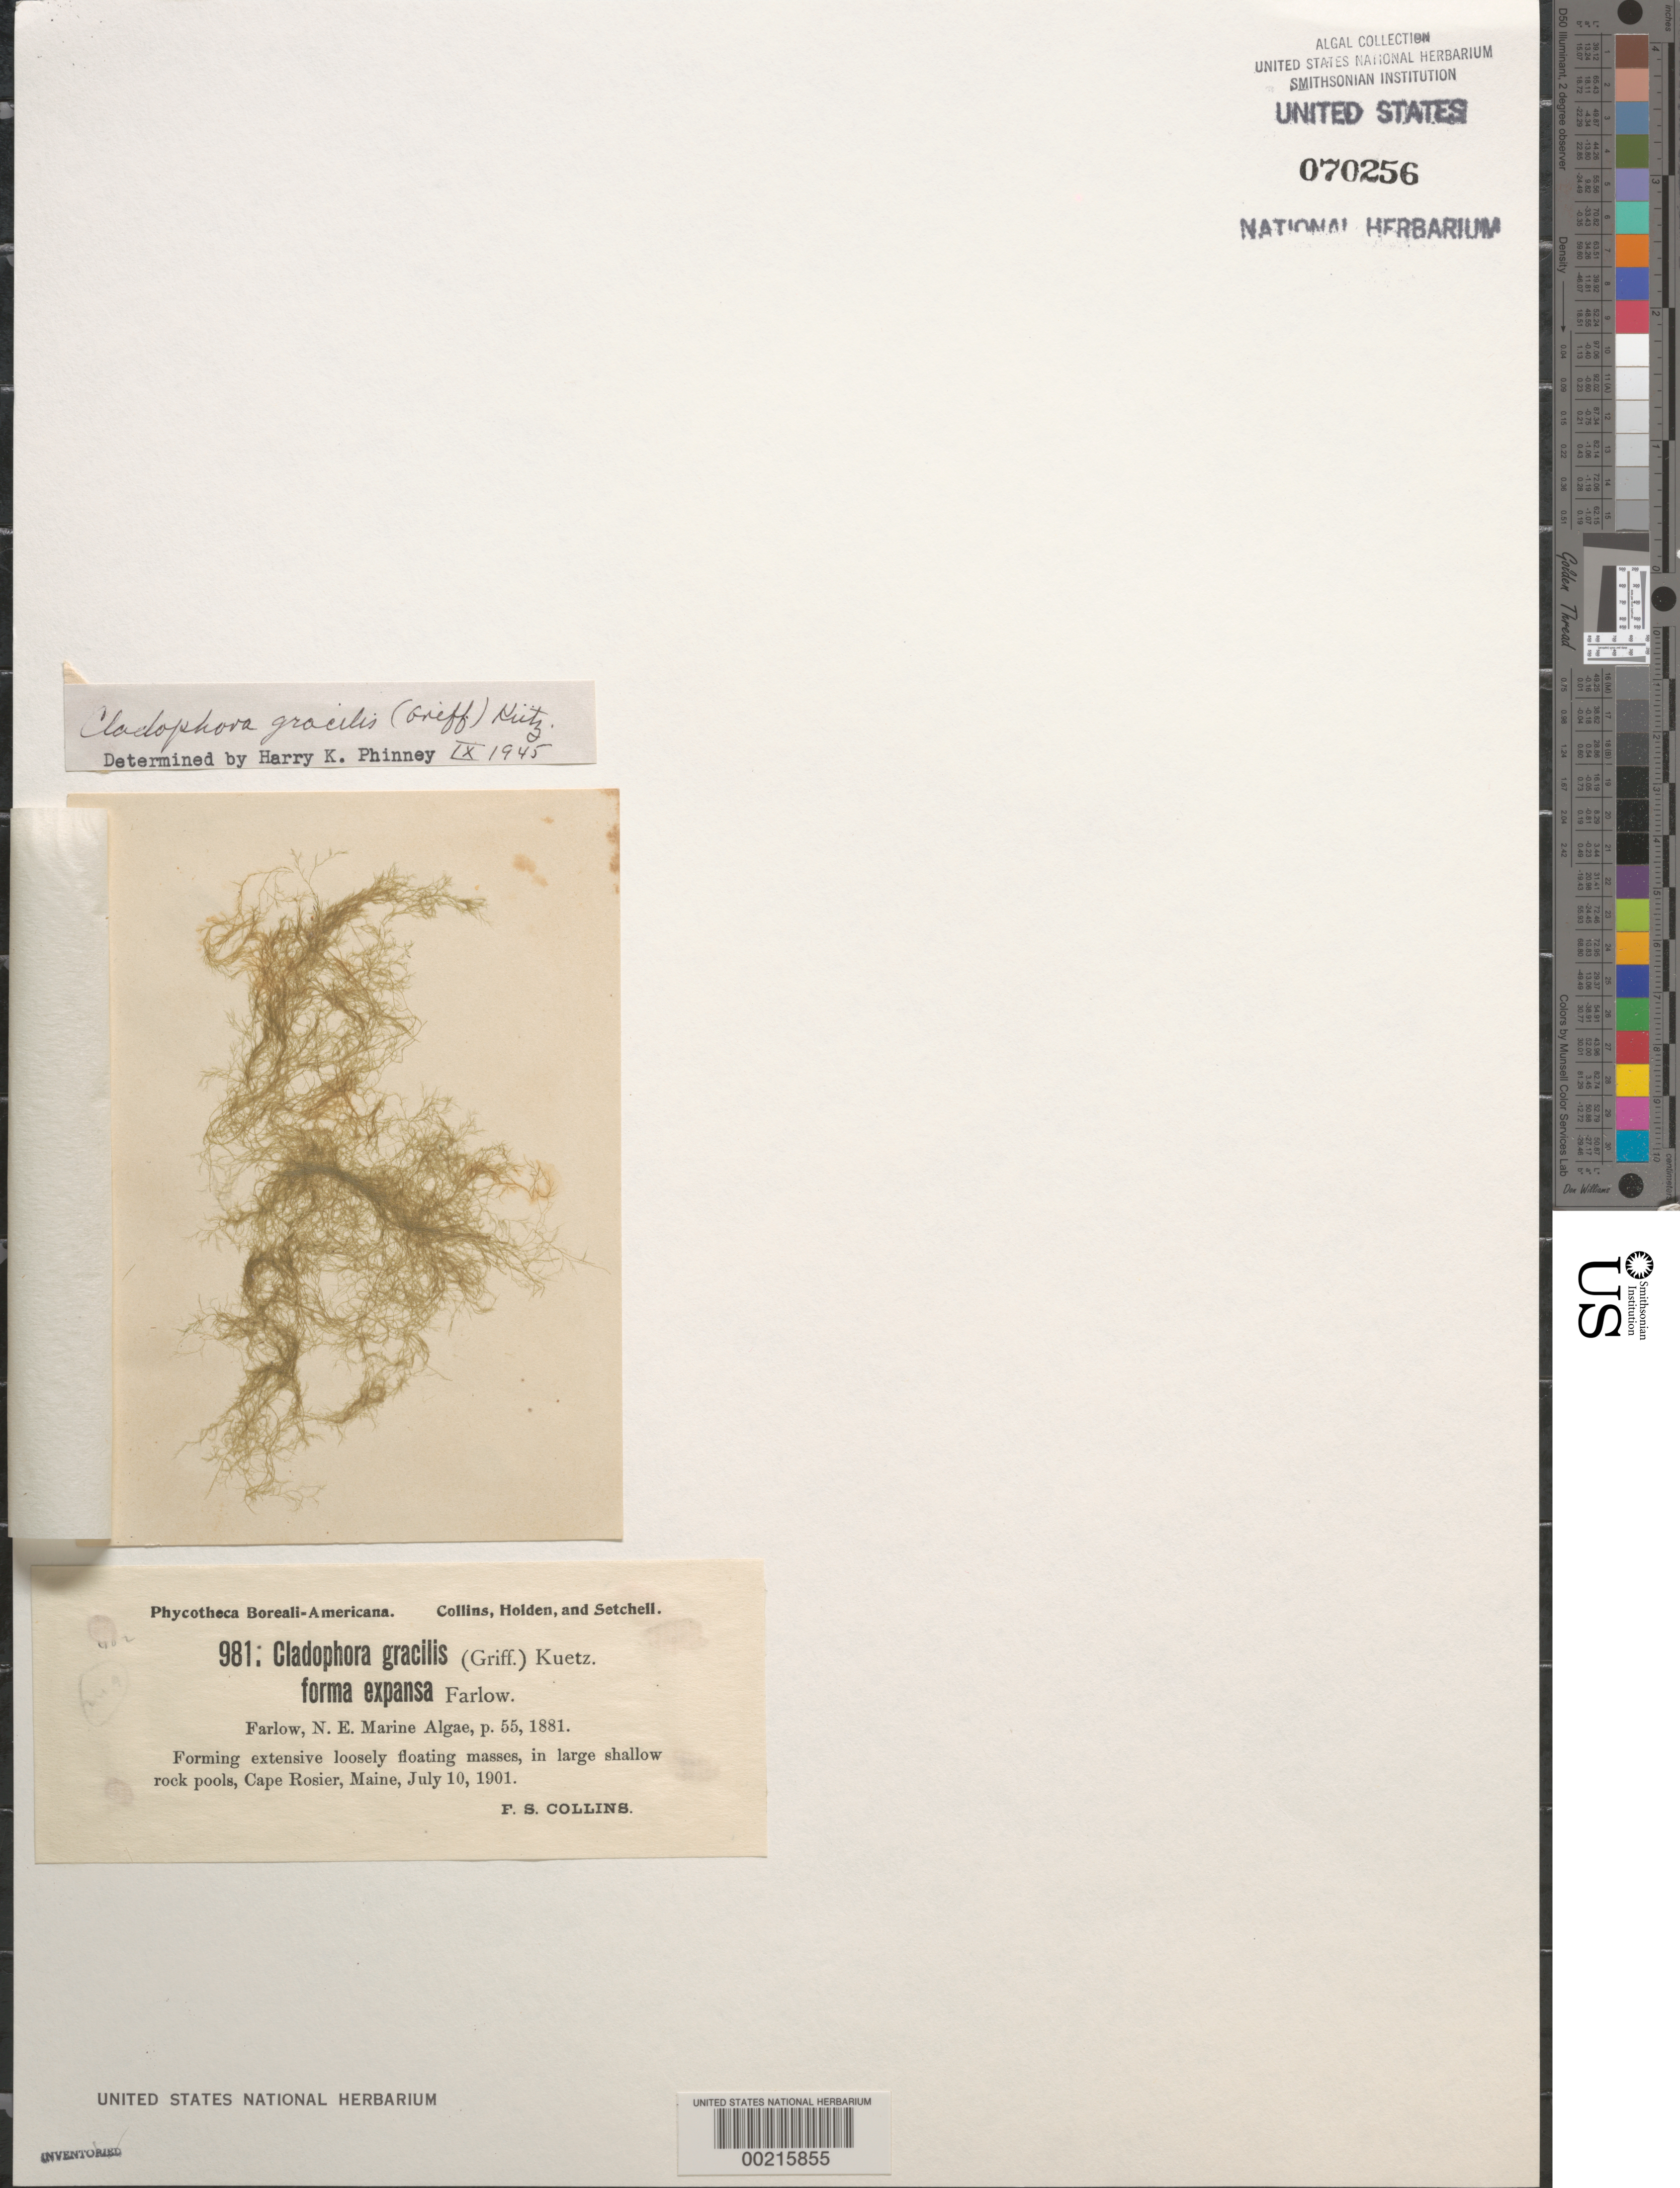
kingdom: Plantae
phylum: Chlorophyta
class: Ulvophyceae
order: Cladophorales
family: Cladophoraceae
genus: Cladophora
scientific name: Cladophora gracilis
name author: (Griff.) Kütz.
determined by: Phinney, H. K.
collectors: F. Collins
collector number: PB-A 981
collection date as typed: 10 Jul 1901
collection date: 1901-07-10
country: United States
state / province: Maine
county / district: Hancock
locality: Cape Rosier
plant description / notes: Collins, Holden & Setchell, Phycotheca Boreali-Americana, as Cladophora gracilis f. expansa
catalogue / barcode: US 70256